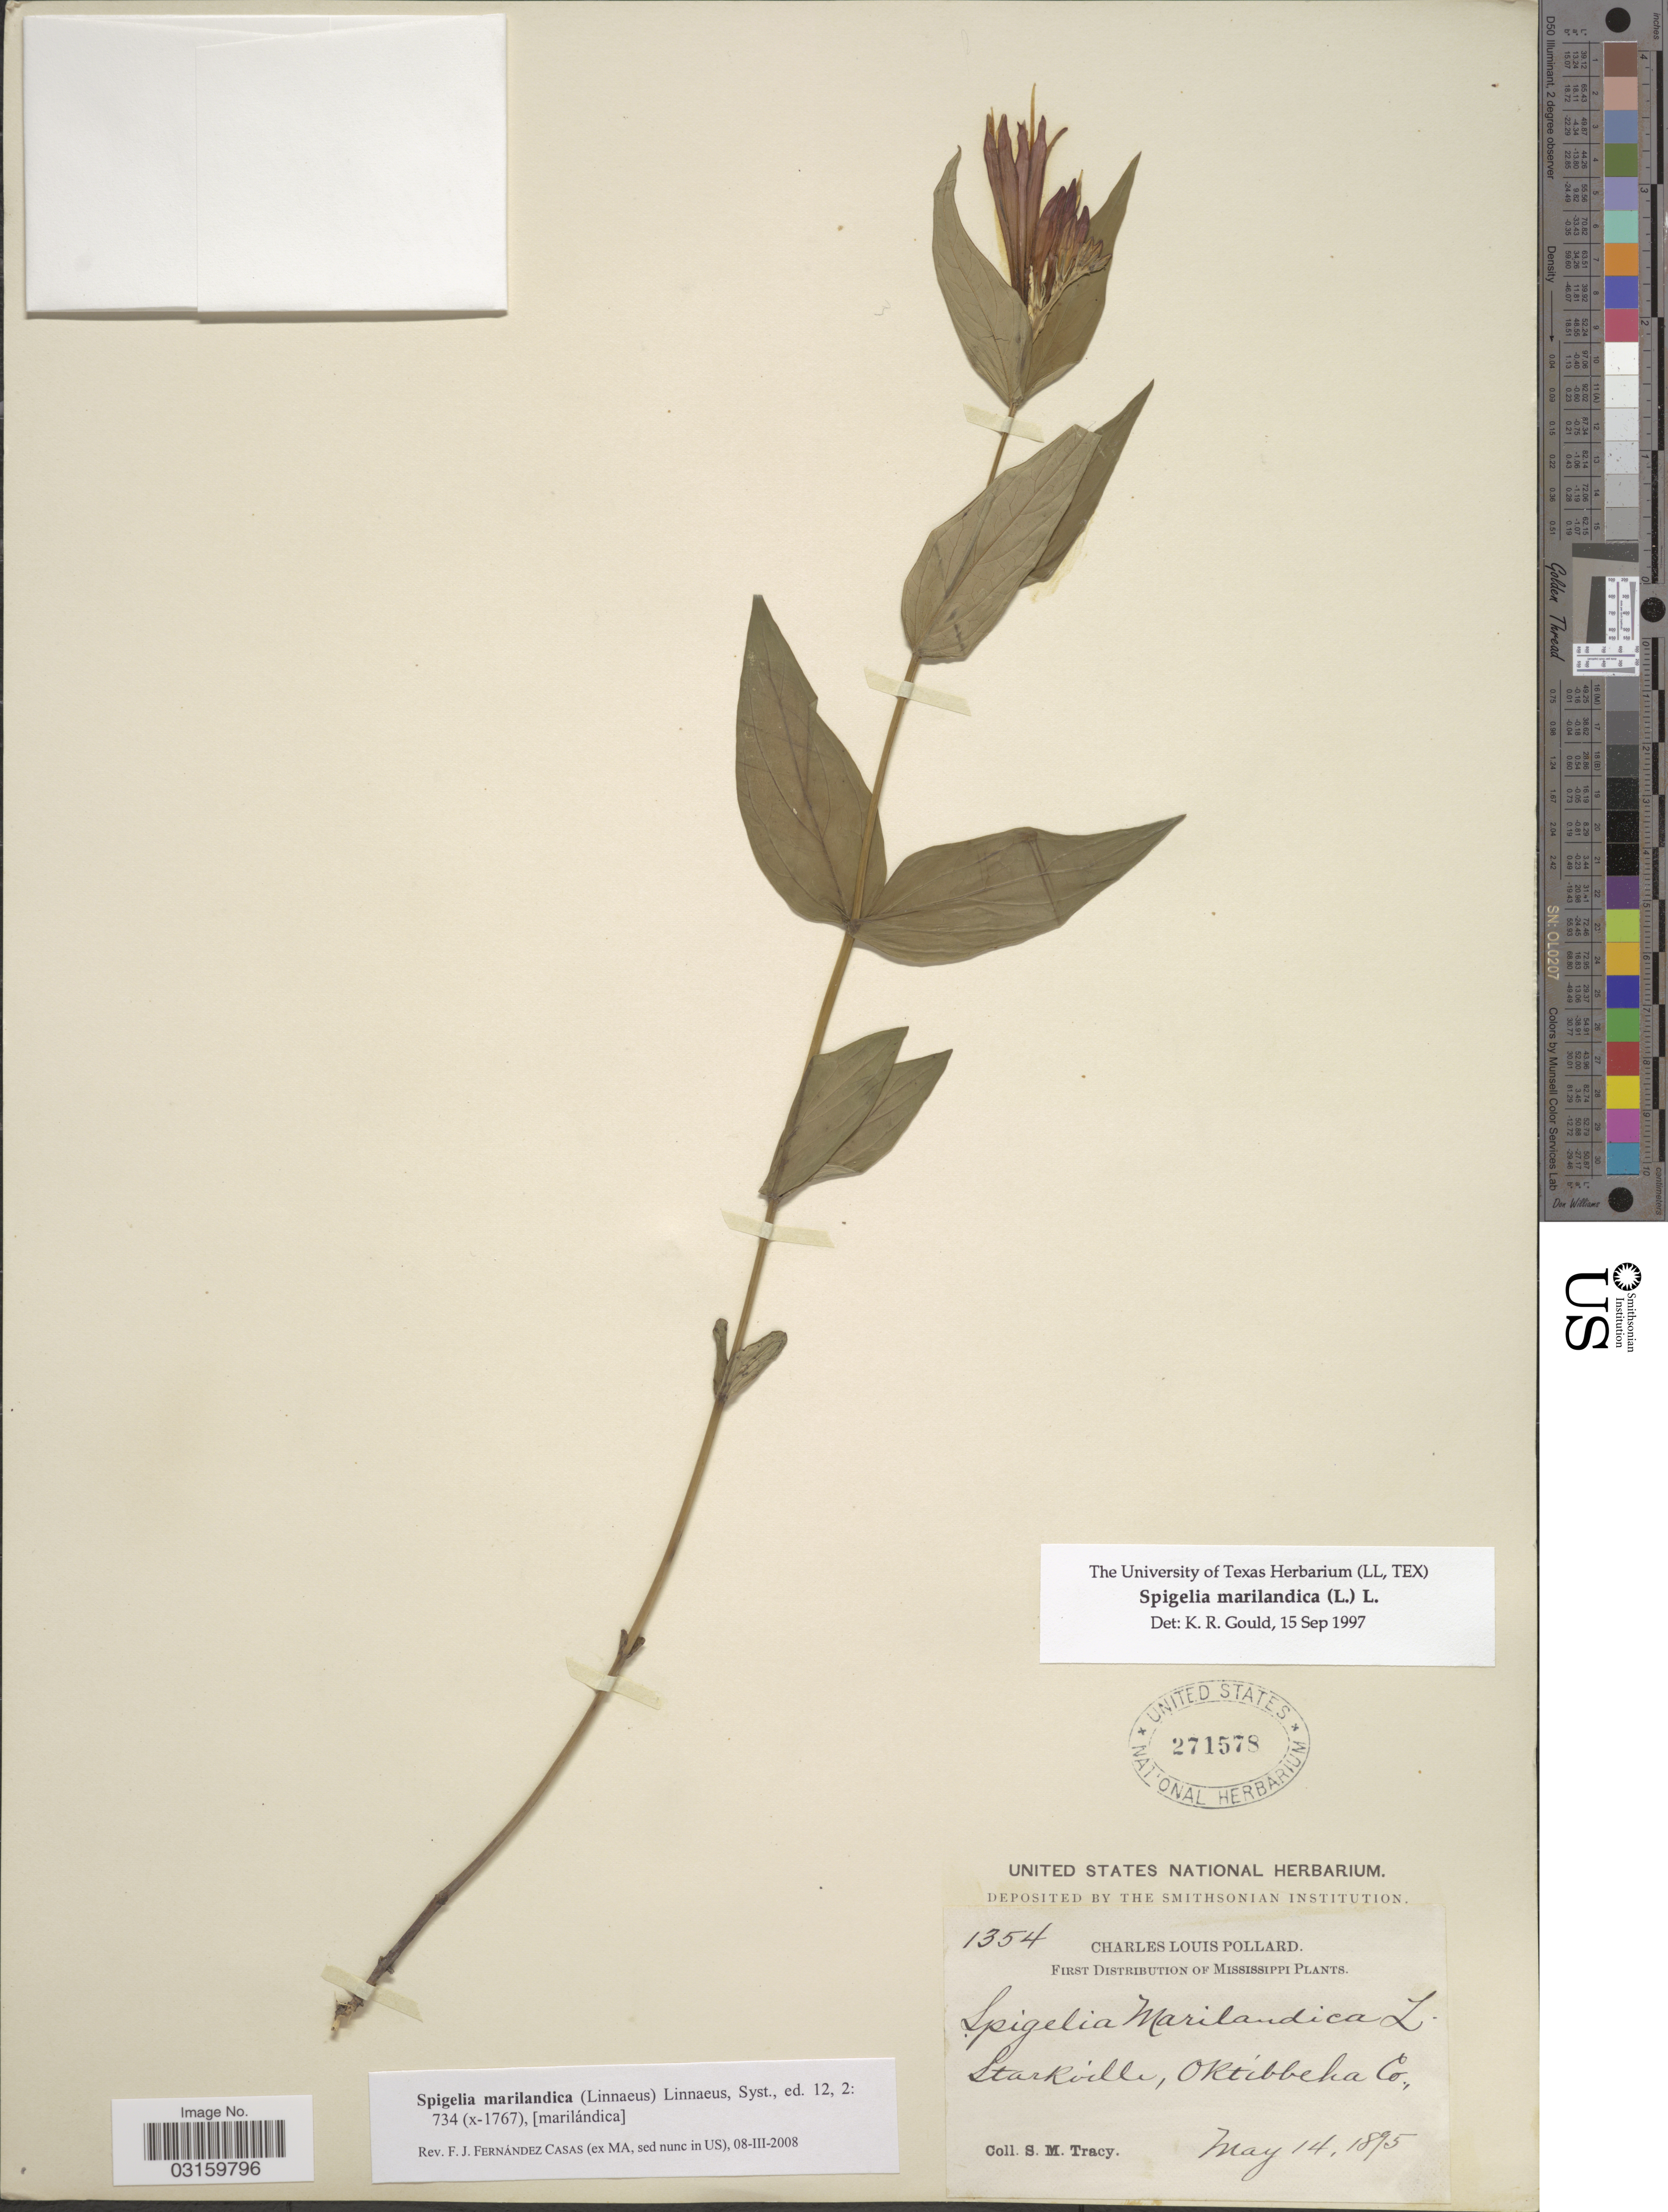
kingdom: Plantae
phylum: Tracheophyta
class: Magnoliopsida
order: Gentianales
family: Loganiaceae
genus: Spigelia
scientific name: Spigelia marilandica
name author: (L.) L.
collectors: S. M. Tracy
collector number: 1354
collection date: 1895-05-14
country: United States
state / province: Mississippi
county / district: Oktibbeha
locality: Starkville, Oktibbeha Co.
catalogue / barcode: US 271578